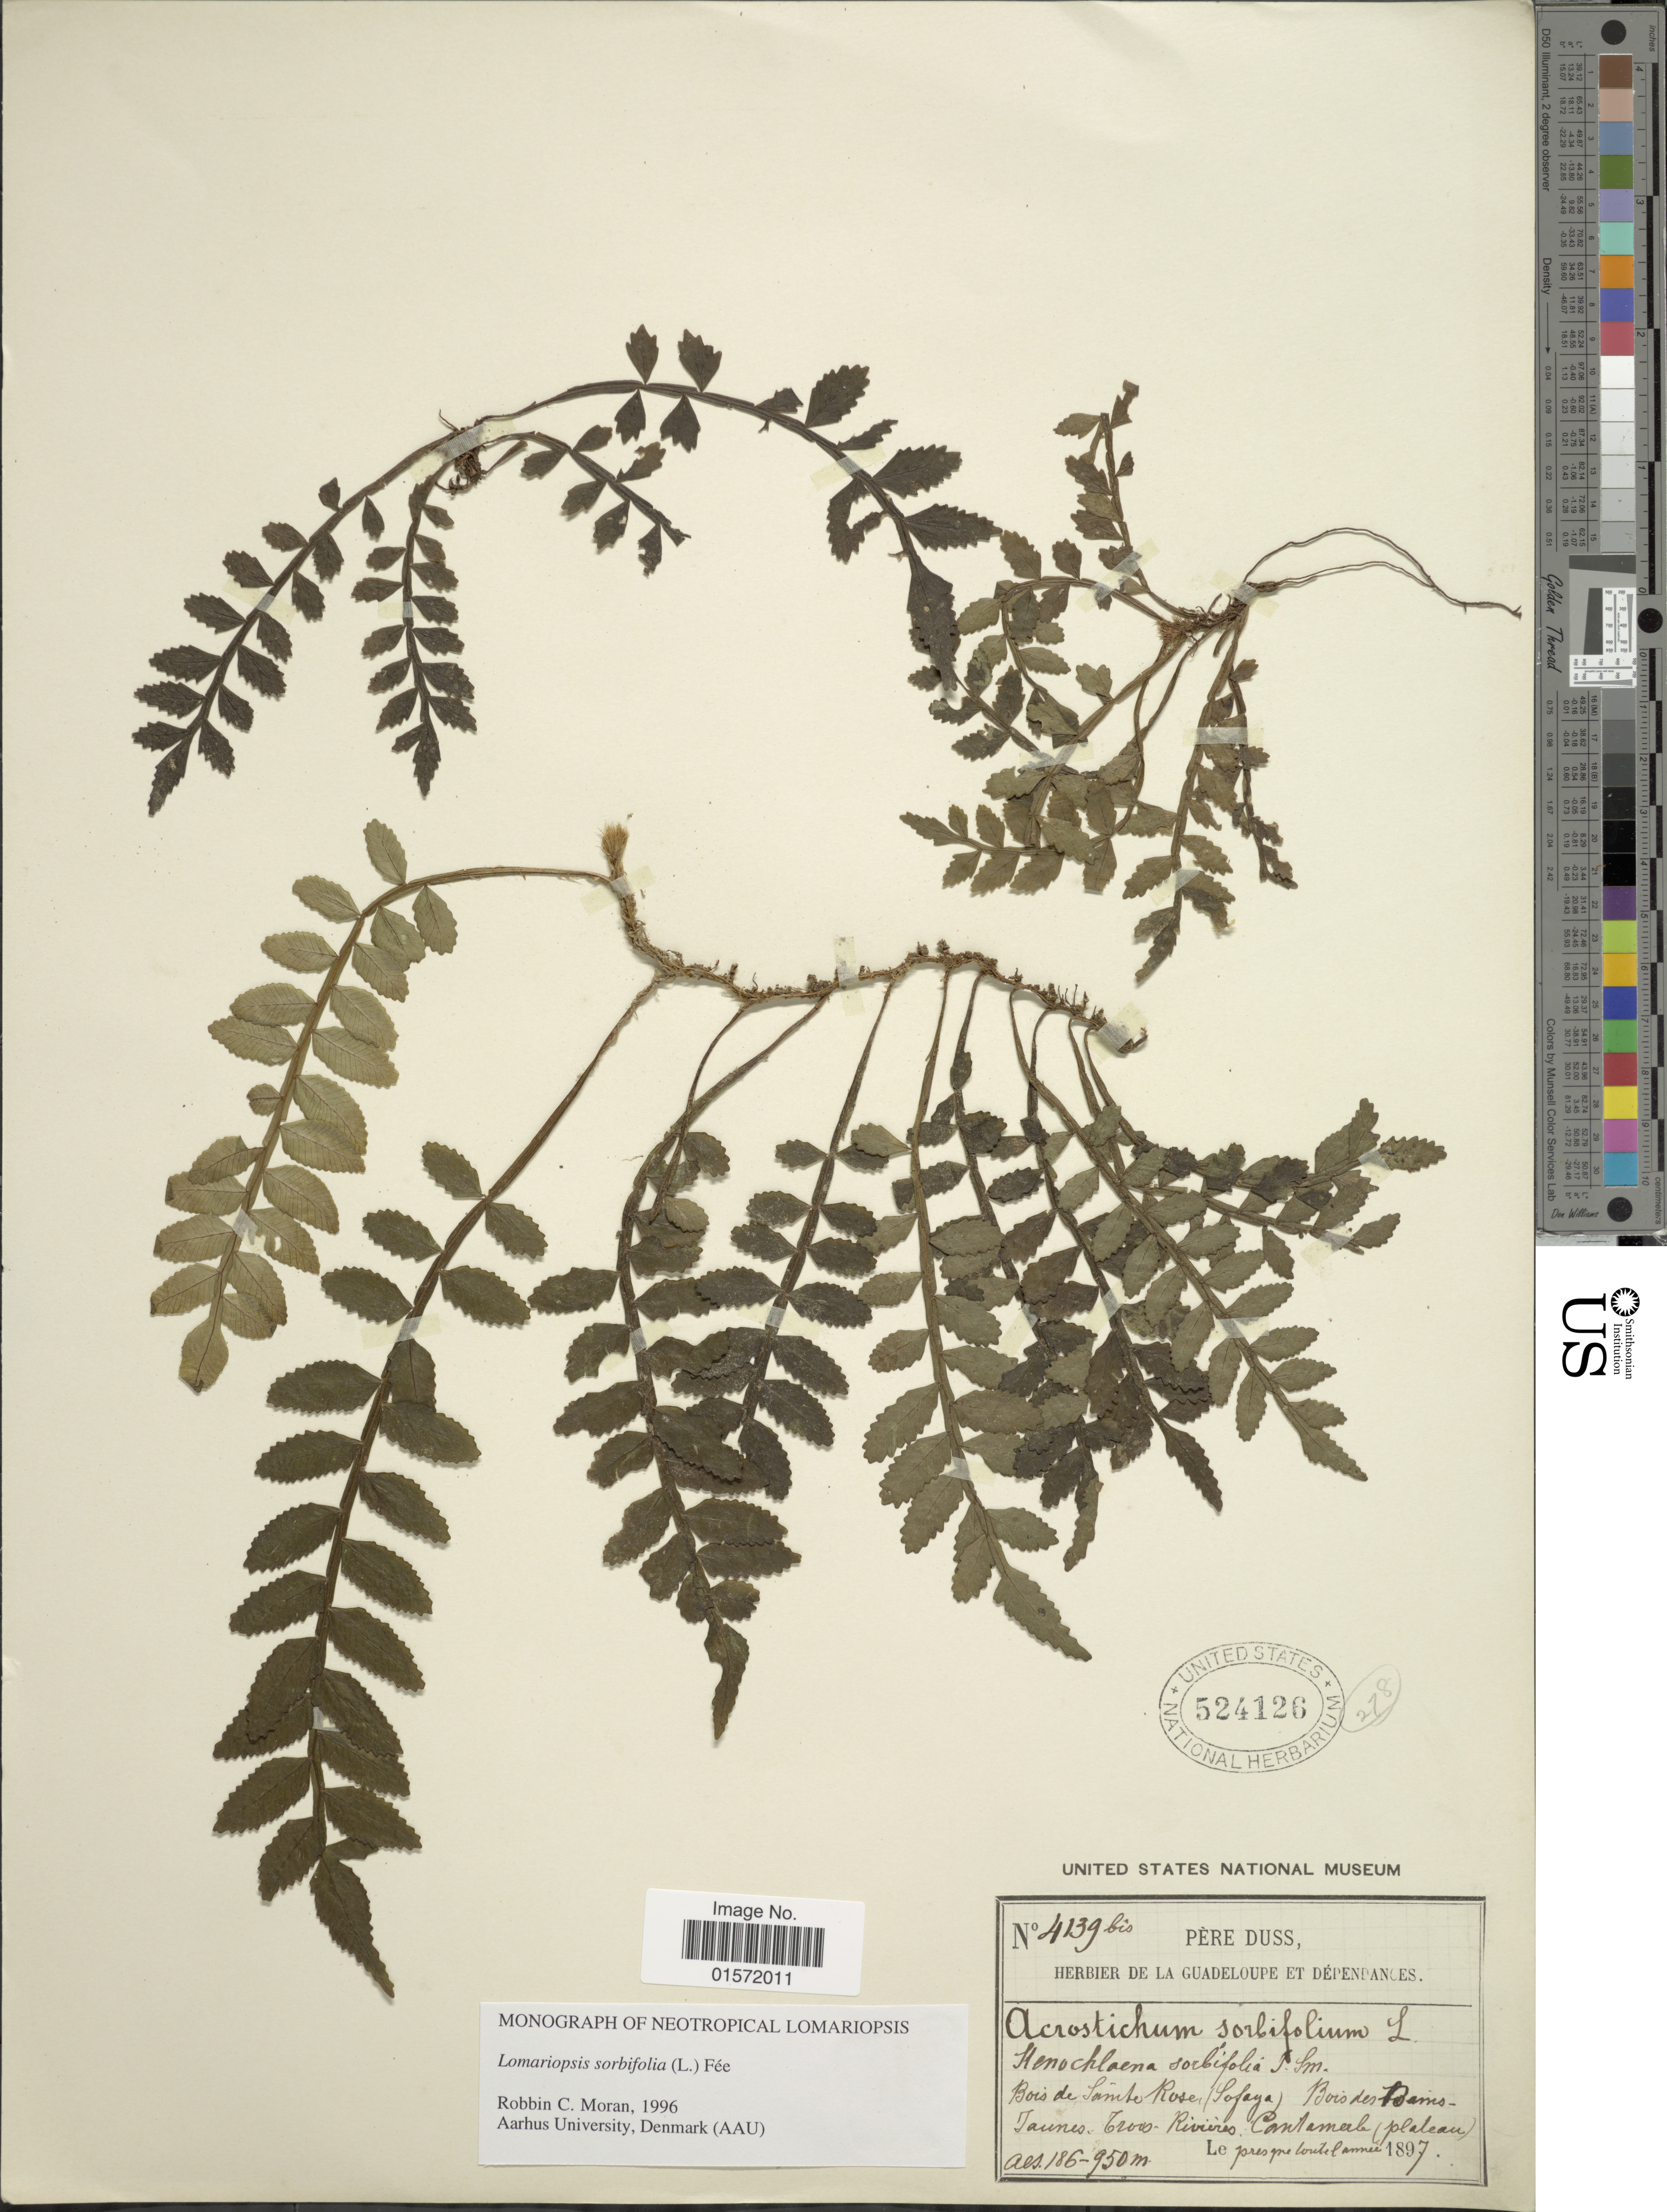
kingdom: Plantae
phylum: Tracheophyta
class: Polypodiopsida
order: Polypodiales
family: Lomariopsidaceae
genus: Lomariopsis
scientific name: Lomariopsis sorbifolia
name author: (L.) Fée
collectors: Père Duss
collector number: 4139bis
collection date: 1897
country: Guadeloupe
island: Leeward Is.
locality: Bois de Sainte Rose, (Sofaya) Bois des Bains-Jaunes Trois Rivieres Cantamerle (plateau), presque toute l'année.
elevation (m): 186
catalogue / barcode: US 524126